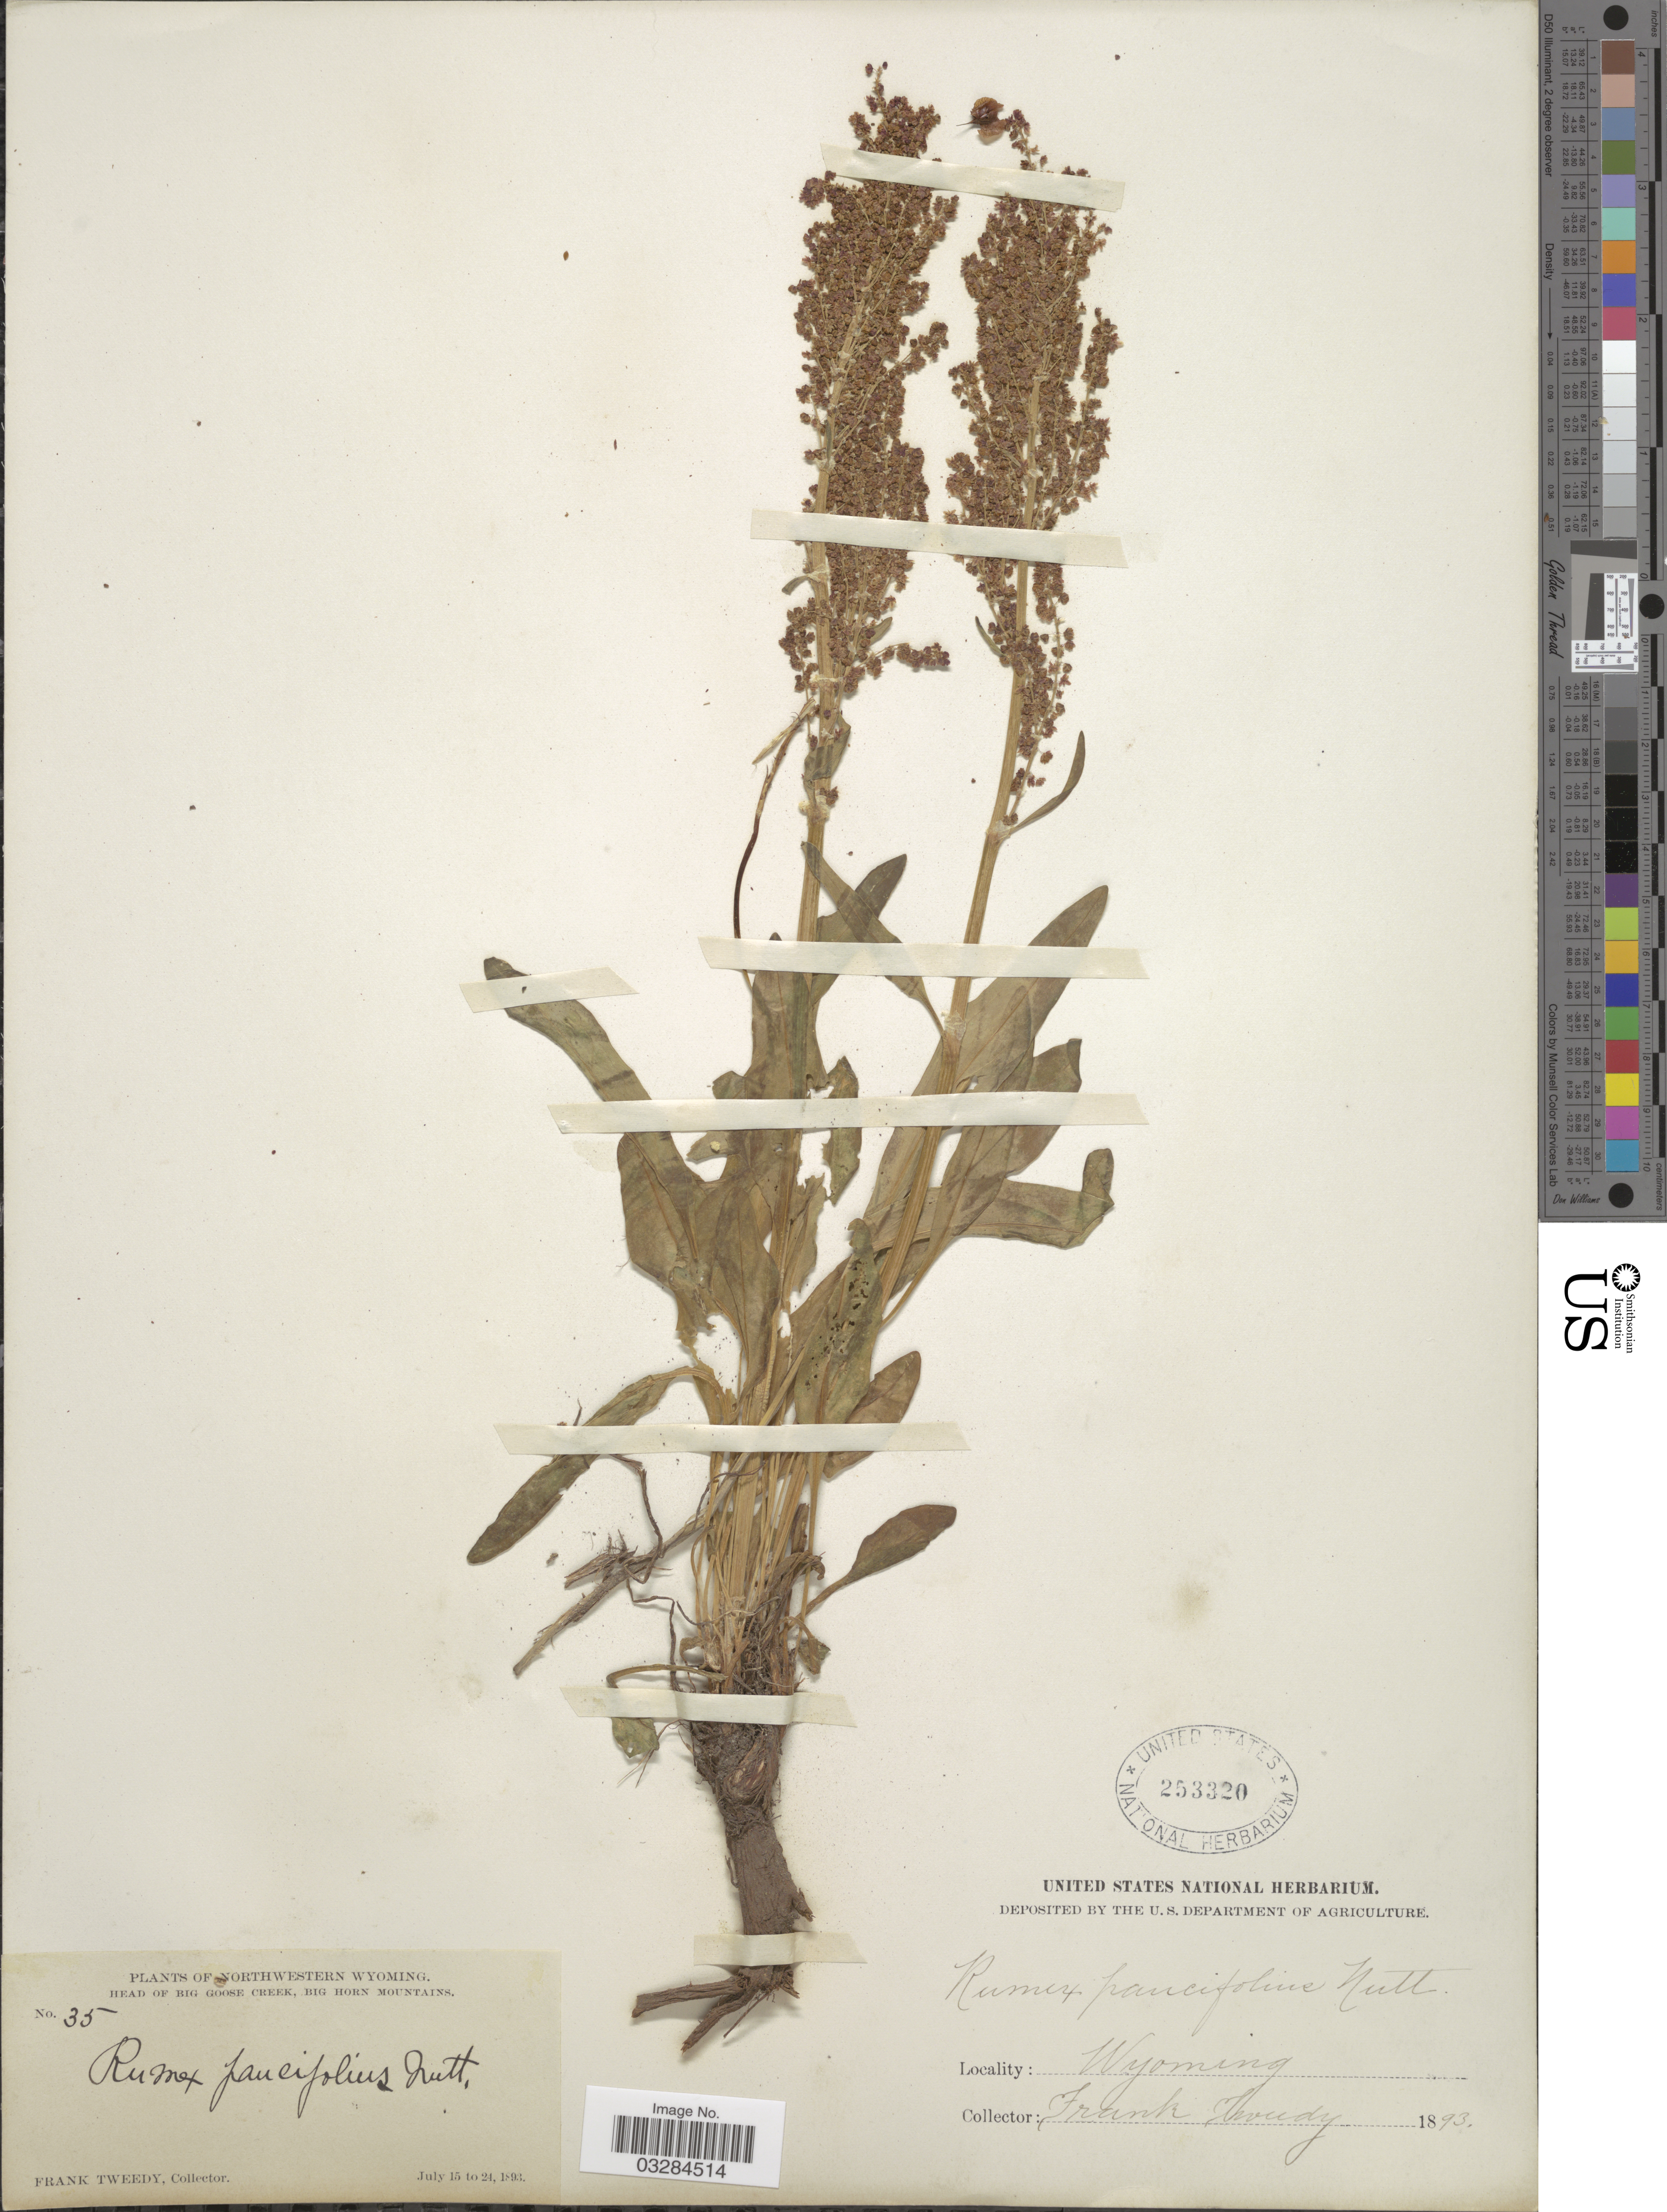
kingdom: Plantae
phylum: Tracheophyta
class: Magnoliopsida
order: Caryophyllales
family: Polygonaceae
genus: Rumex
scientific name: Rumex paucifolius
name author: Nutt.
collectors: F. Tweedy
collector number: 35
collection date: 1893-07-15/1893-07-24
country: United States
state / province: Wyoming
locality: Northwestern Wyoming. Head of Big Goose Creek, Big Horn Mountains.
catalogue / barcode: US 253320